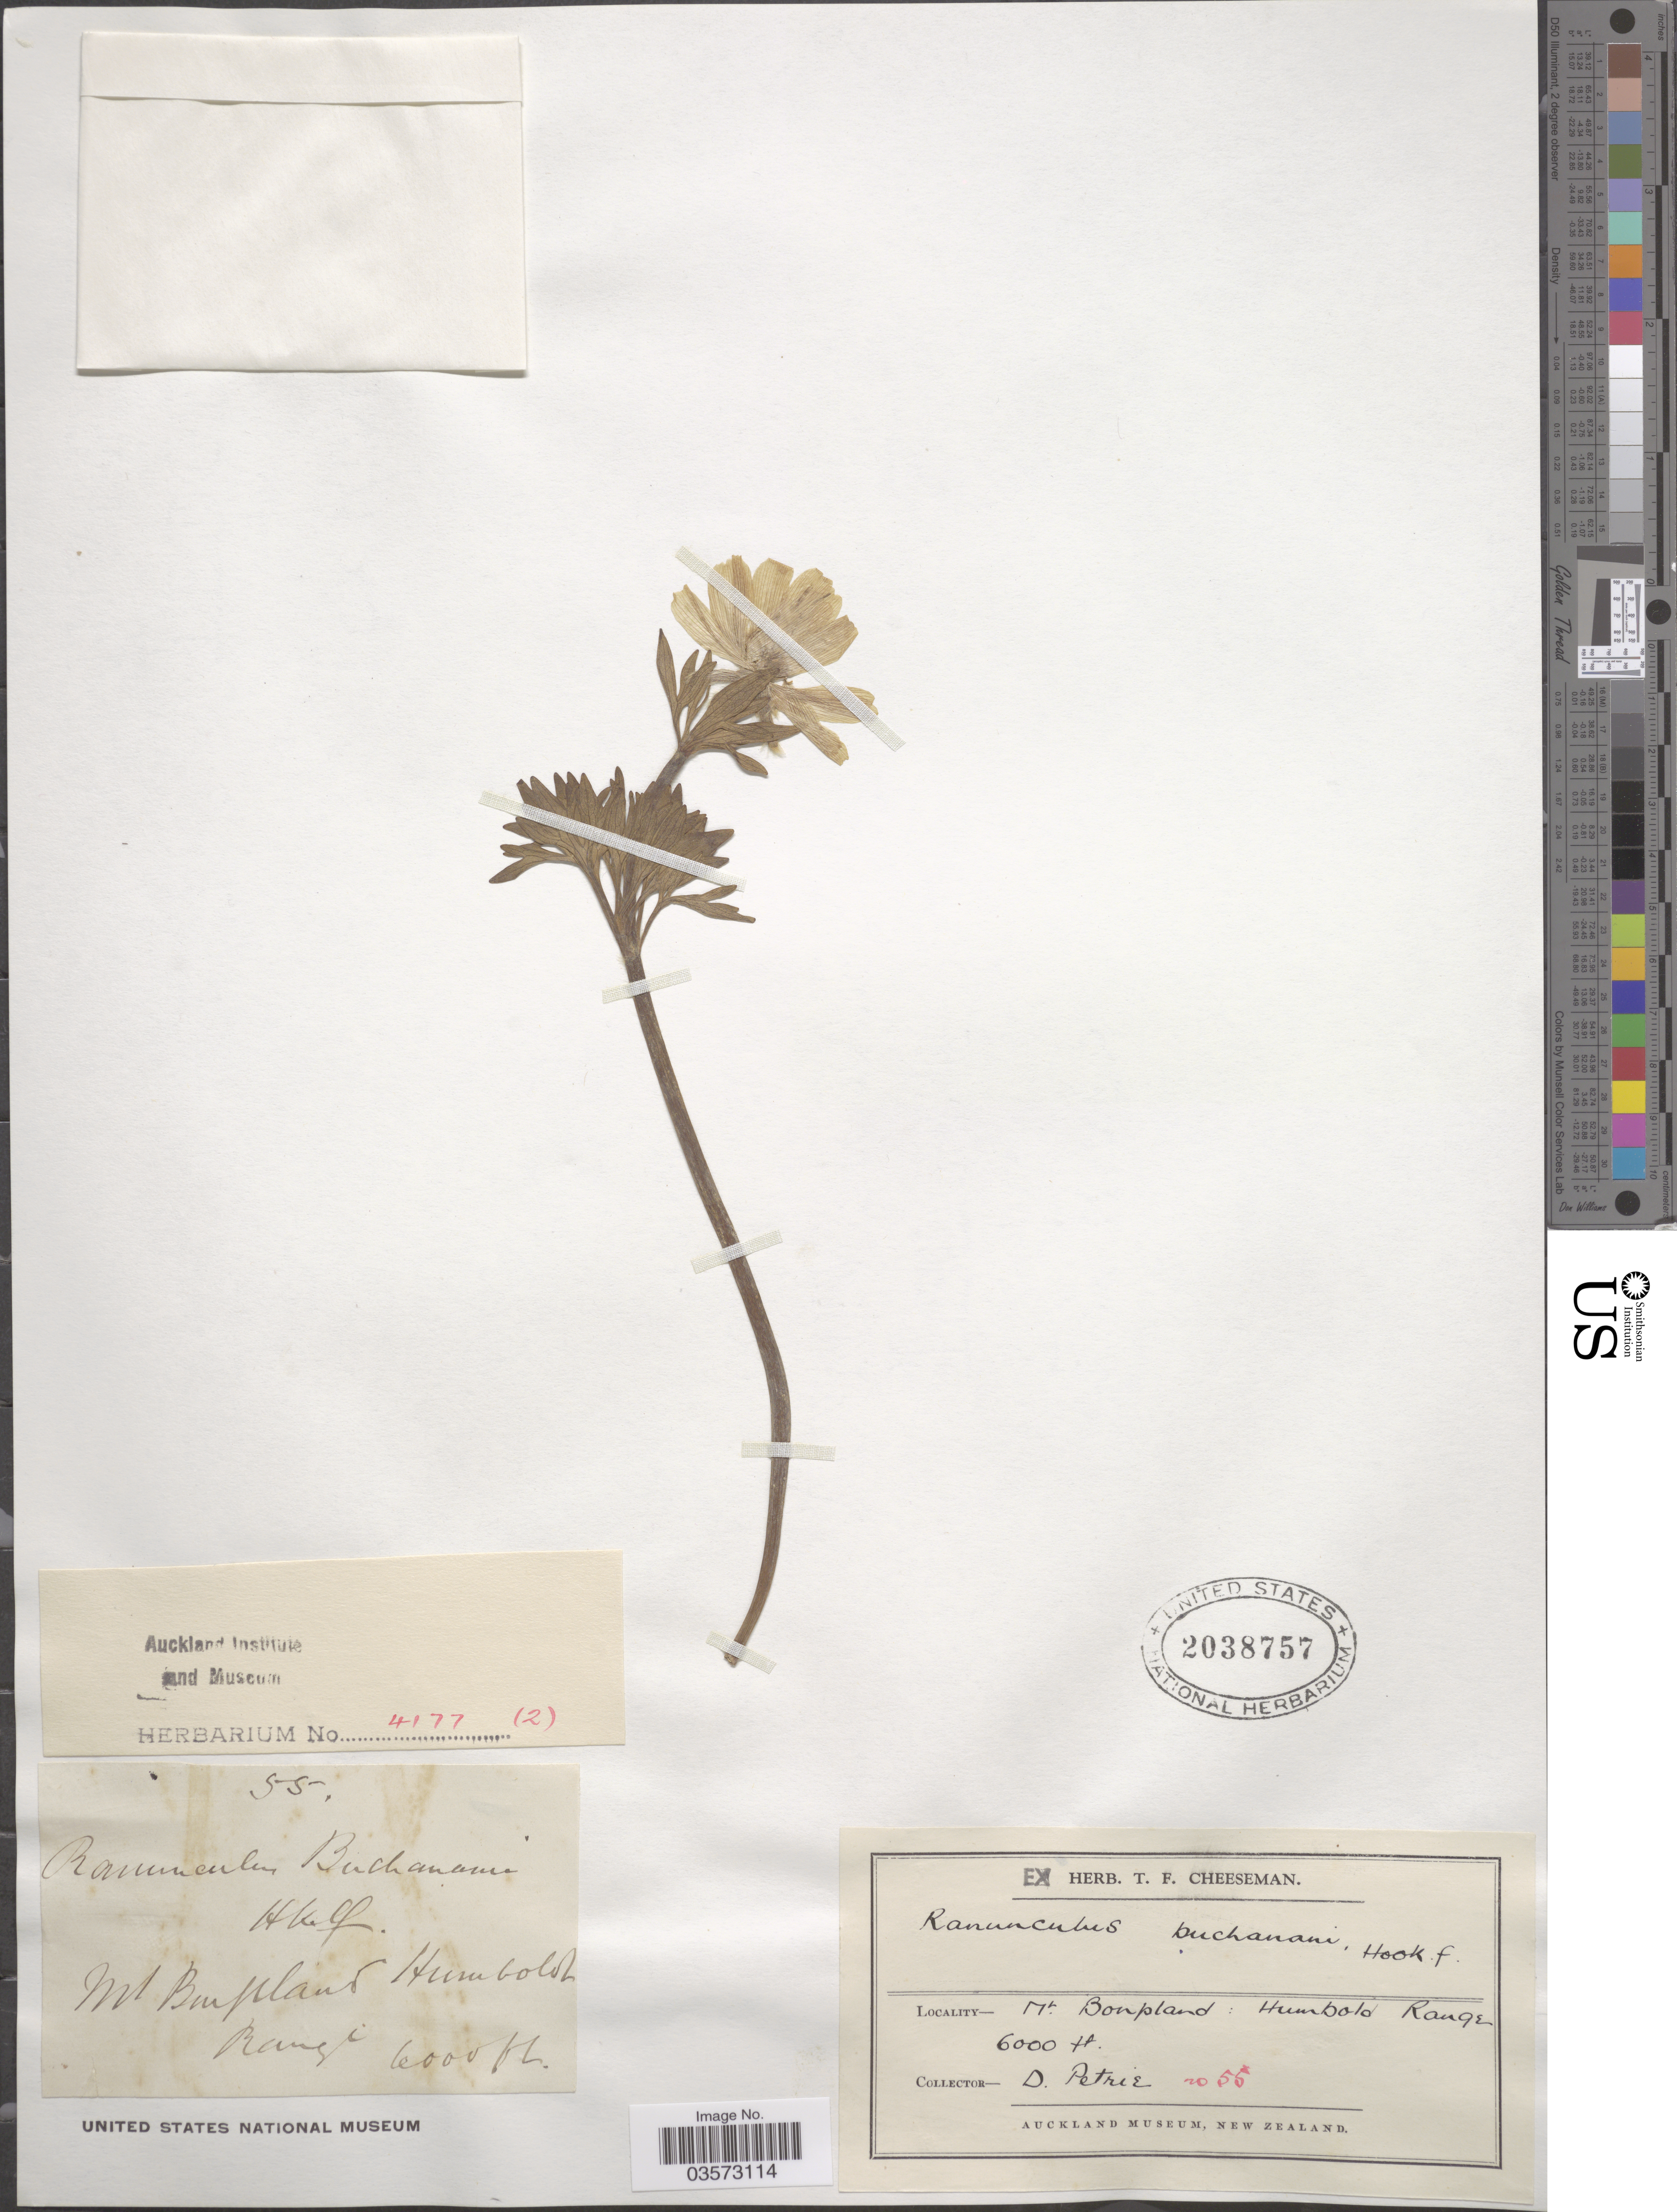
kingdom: Plantae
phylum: Tracheophyta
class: Magnoliopsida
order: Ranunculales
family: Ranunculaceae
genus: Ranunculus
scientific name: Ranunculus buchananii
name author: Hook. f.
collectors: D. Petrie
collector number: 55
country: New Zealand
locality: Mt. Bonpland: Humbold Range.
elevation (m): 1829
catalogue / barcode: US 2038757